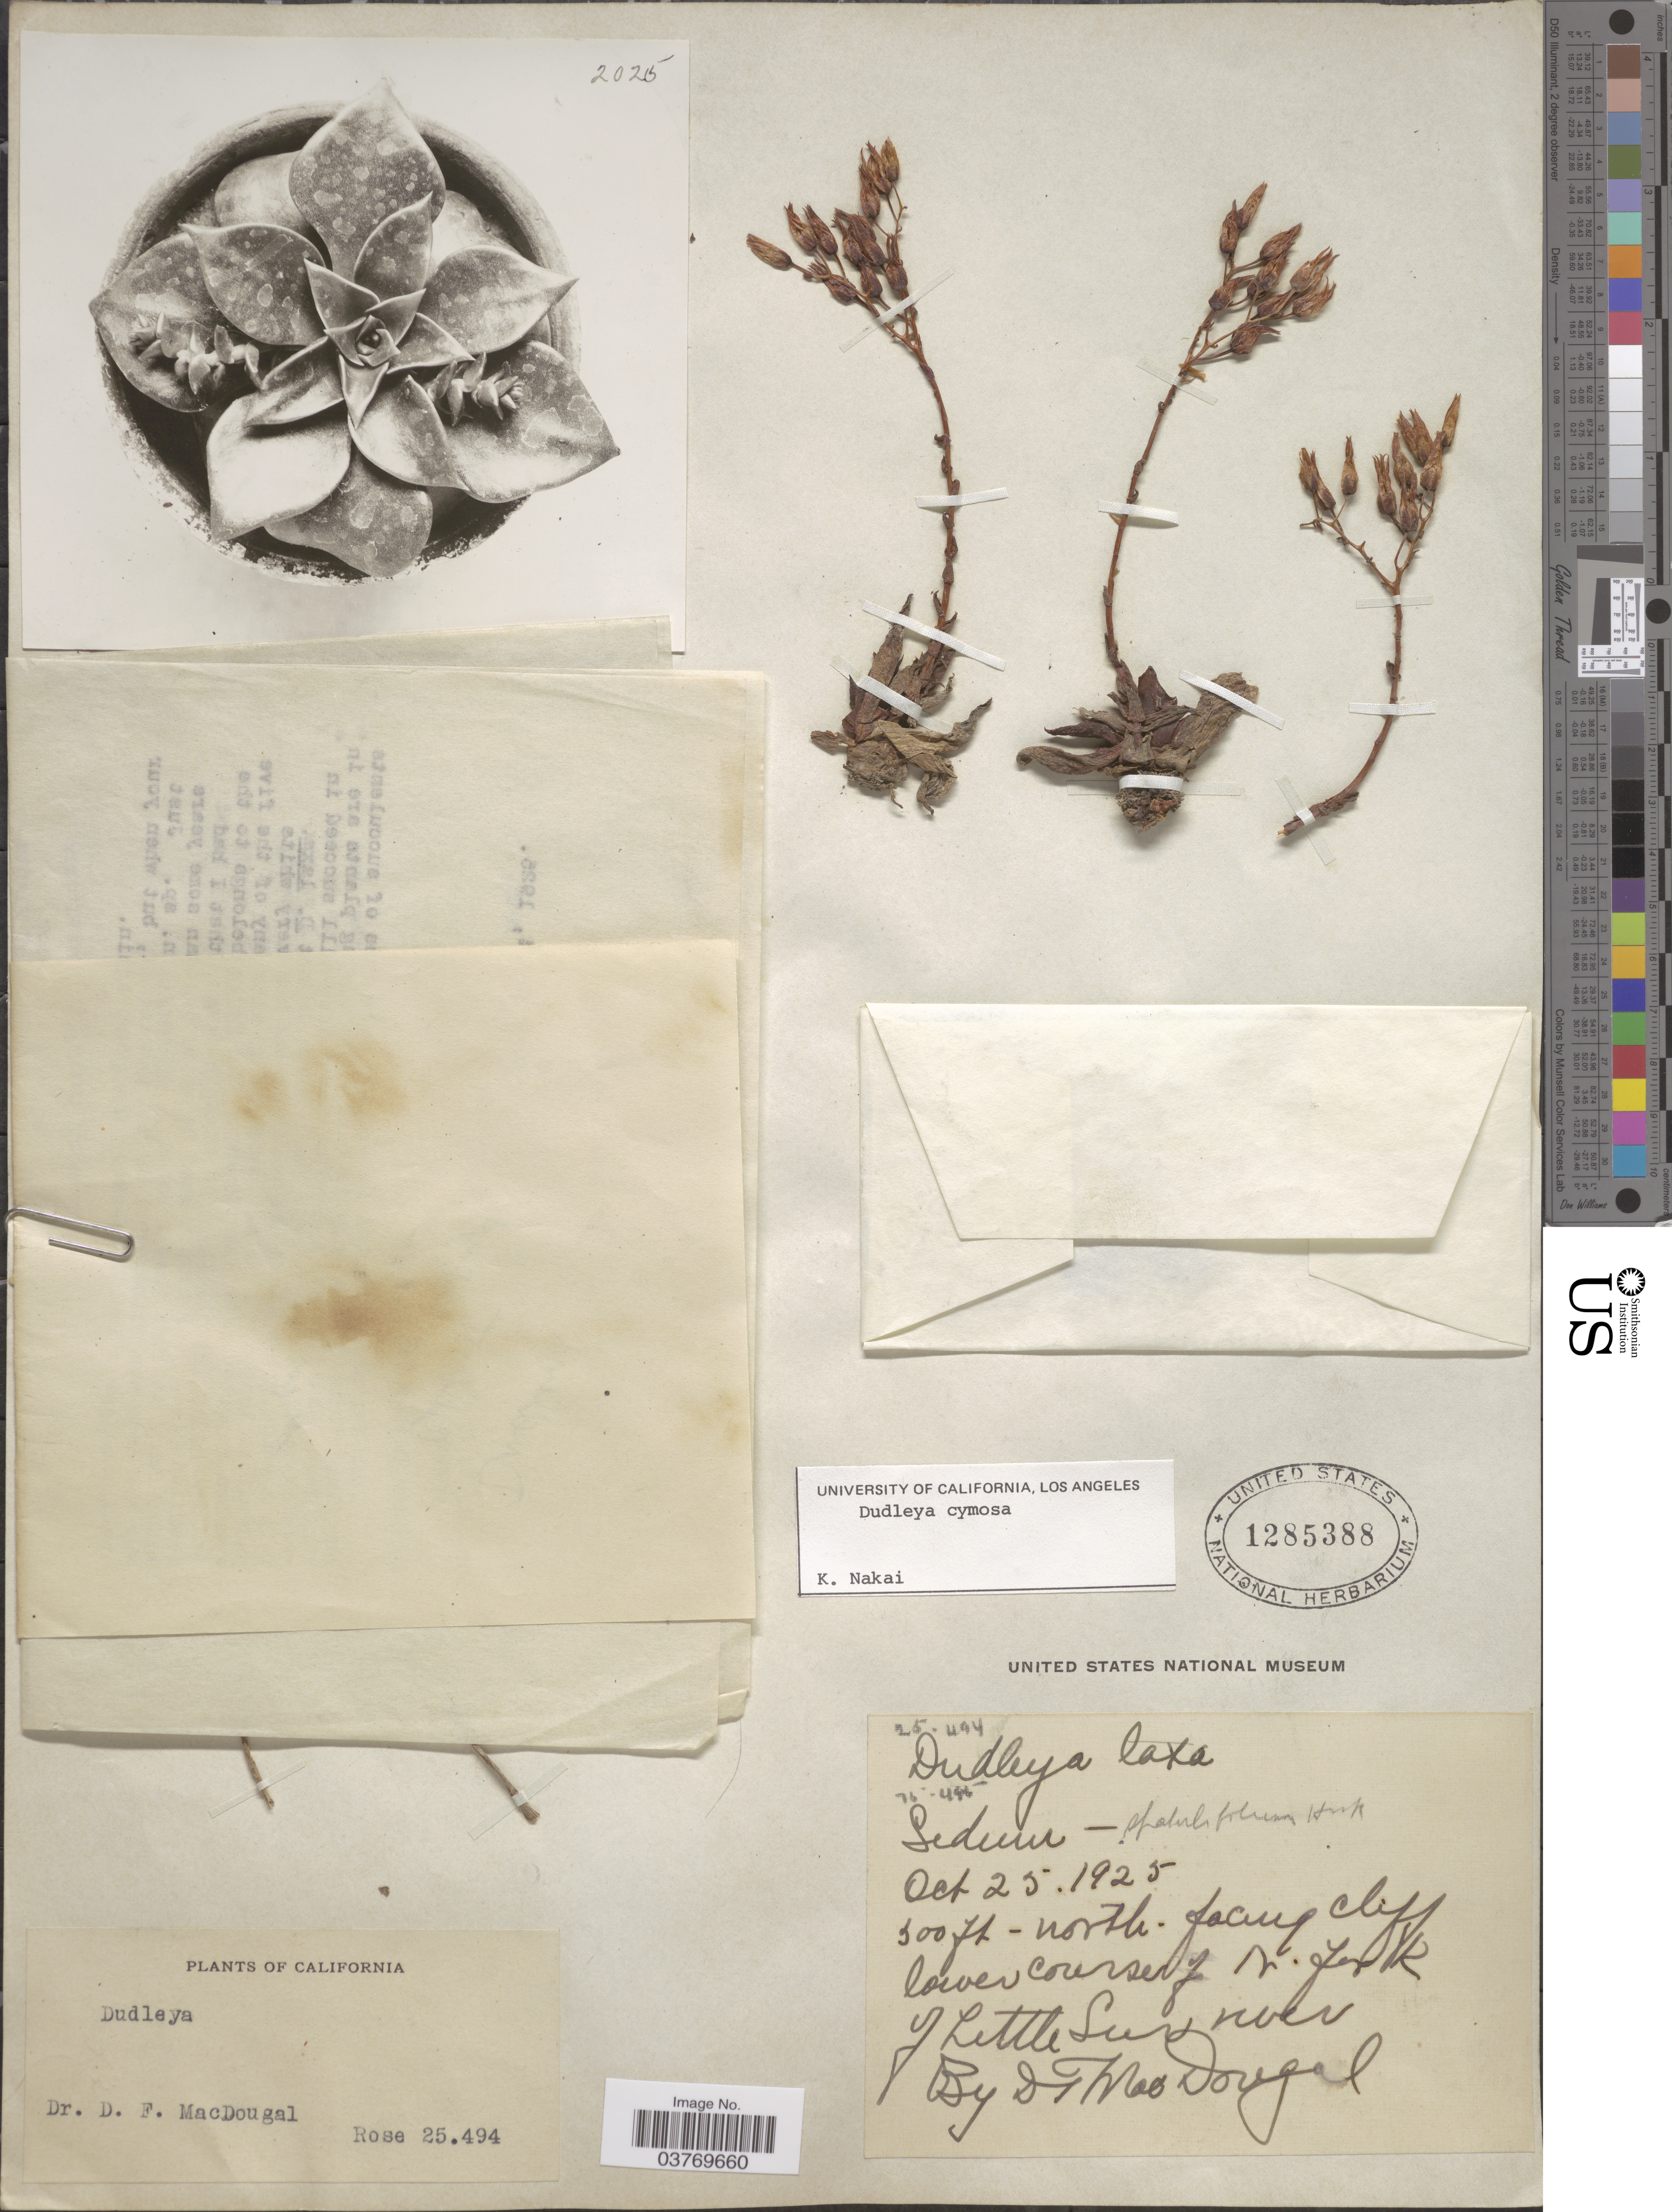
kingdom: Plantae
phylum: Tracheophyta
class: Magnoliopsida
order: Saxifragales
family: Crassulaceae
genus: Dudleya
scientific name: Dudleya cymosa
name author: (Lem.) Britton & Rose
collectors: D. T. MacDougal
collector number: Rose25494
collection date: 1925-10-25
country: United States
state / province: California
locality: N. fork of Little Sur river.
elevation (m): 152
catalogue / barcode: US 1285388